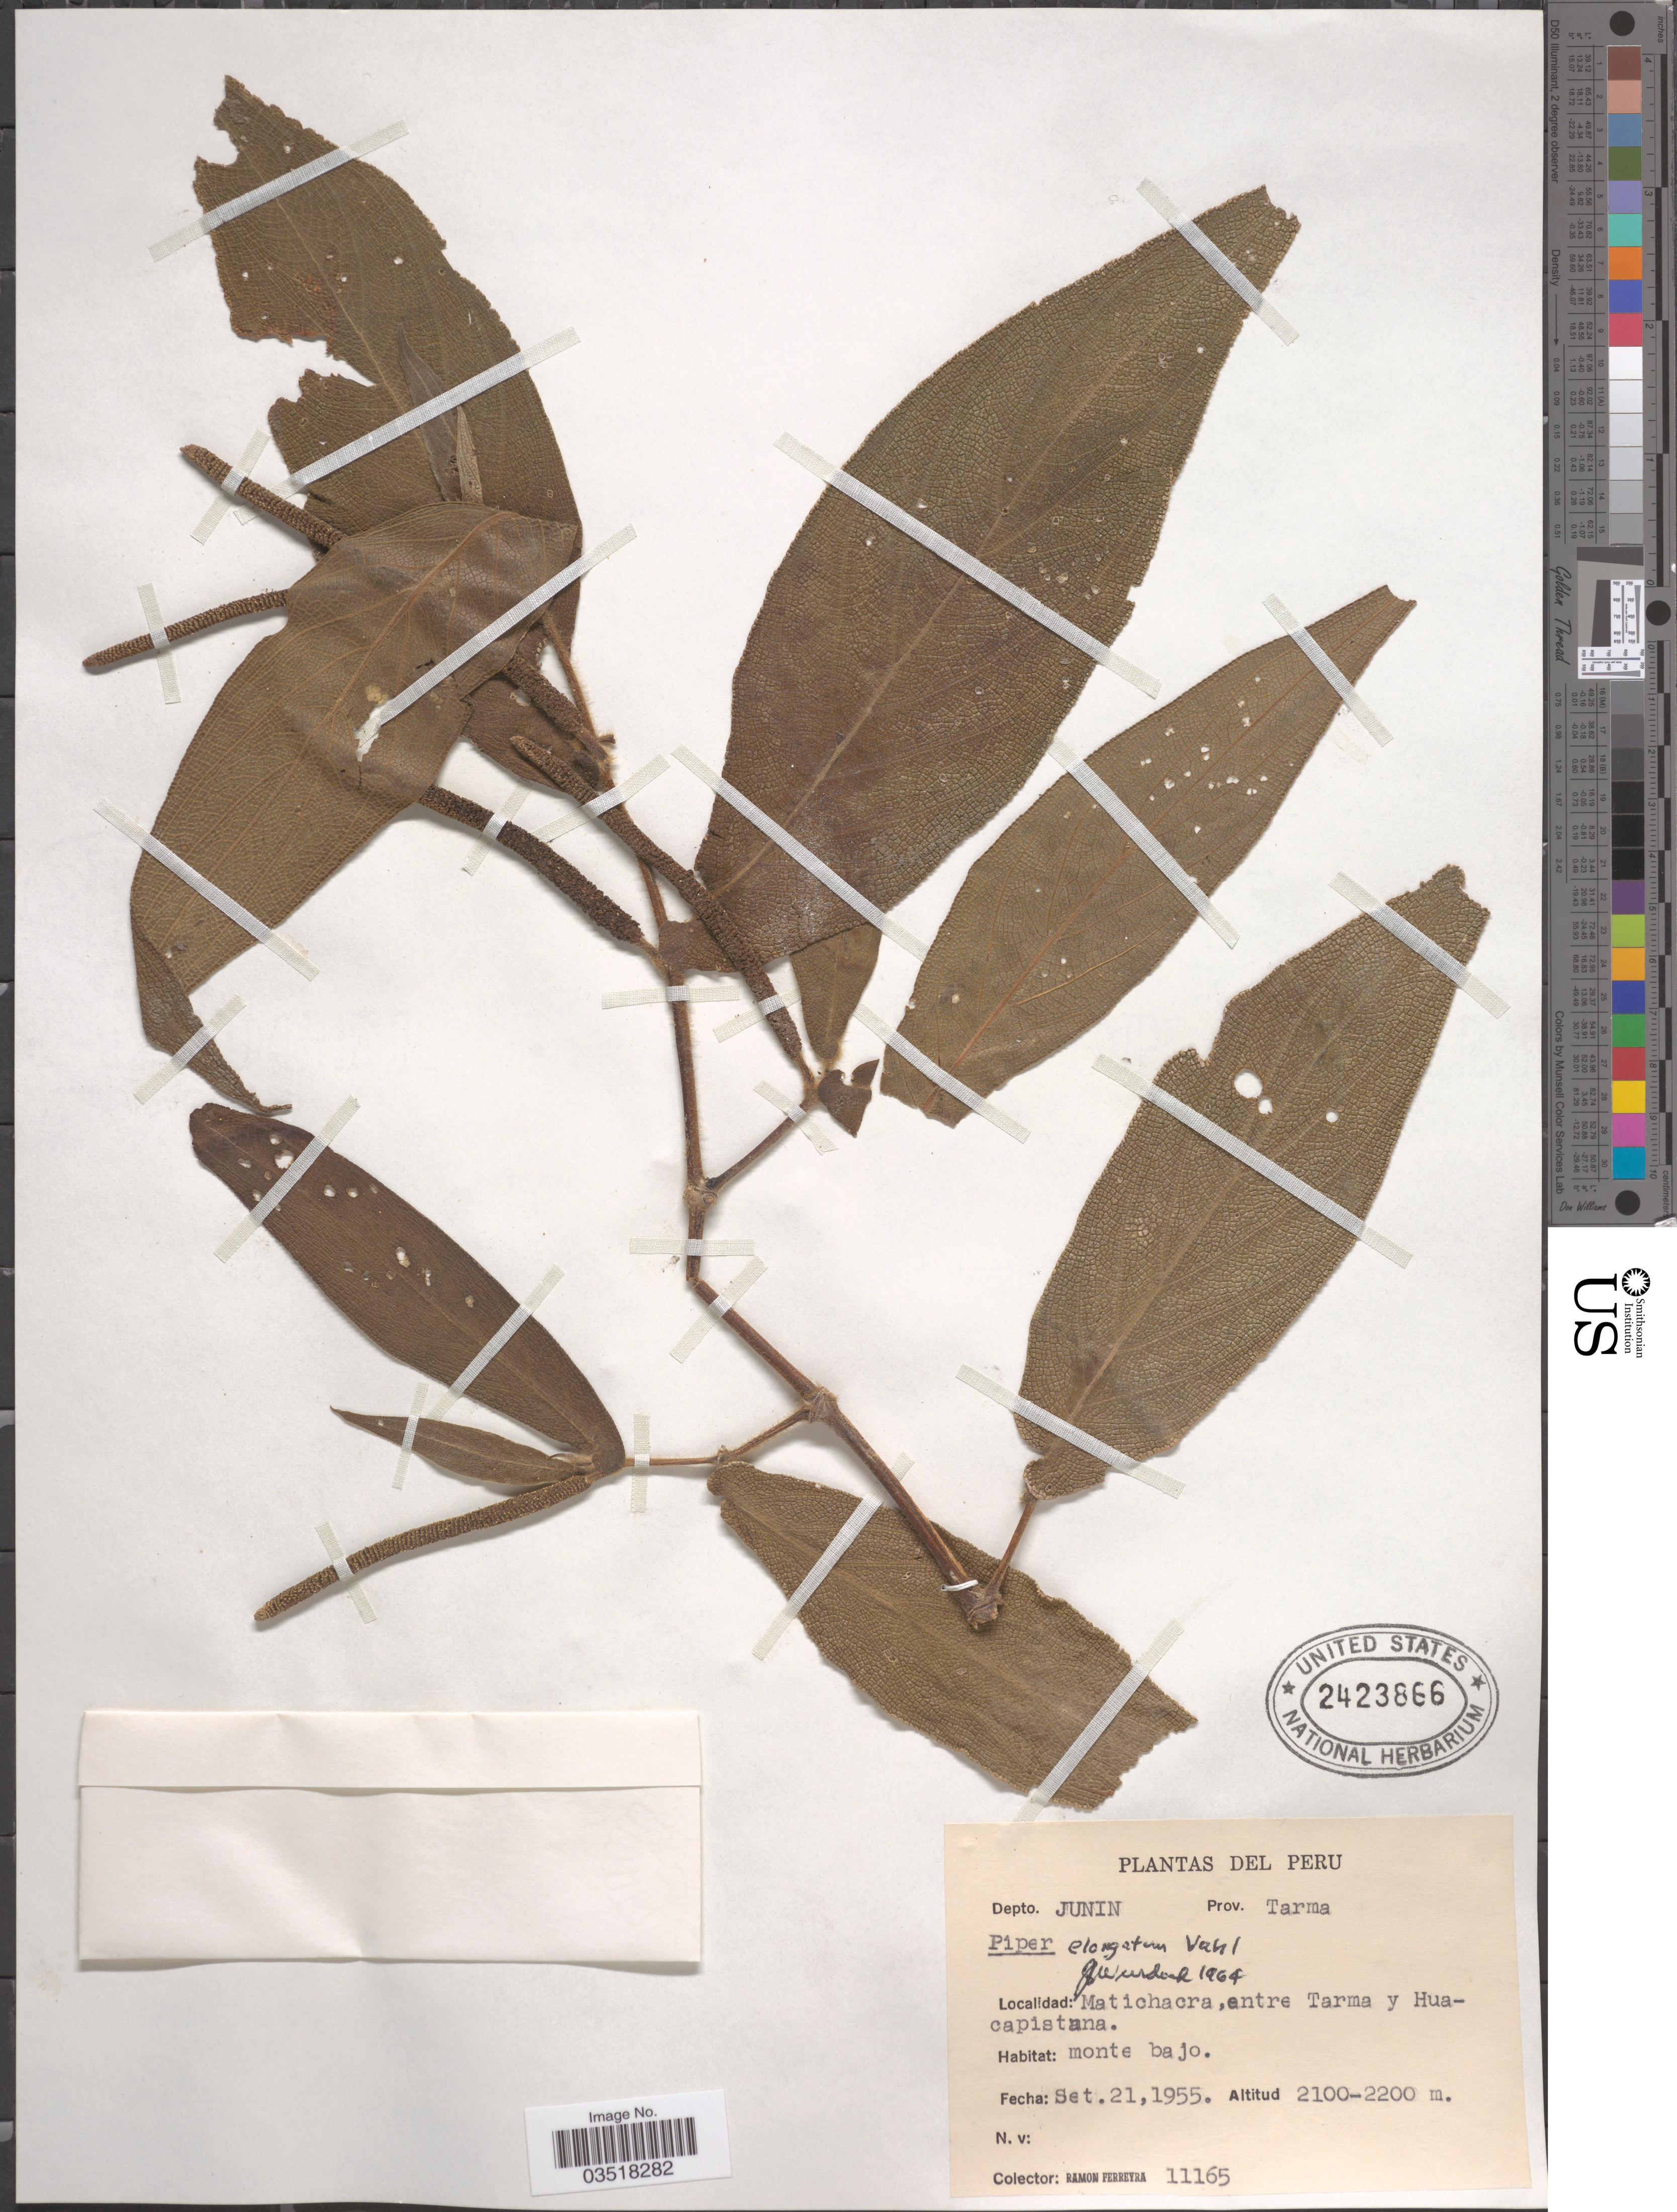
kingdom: Plantae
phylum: Tracheophyta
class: Magnoliopsida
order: Piperales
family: Piperaceae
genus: Piper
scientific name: Piper elongatum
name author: Vahl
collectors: R. A. Ferreyra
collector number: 11165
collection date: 1955-09-21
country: Peru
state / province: Junín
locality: Depto. Junin. Prov. Tarma. Matichacra, entre Tarma y Huacapistana.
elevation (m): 2100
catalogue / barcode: US 2423866